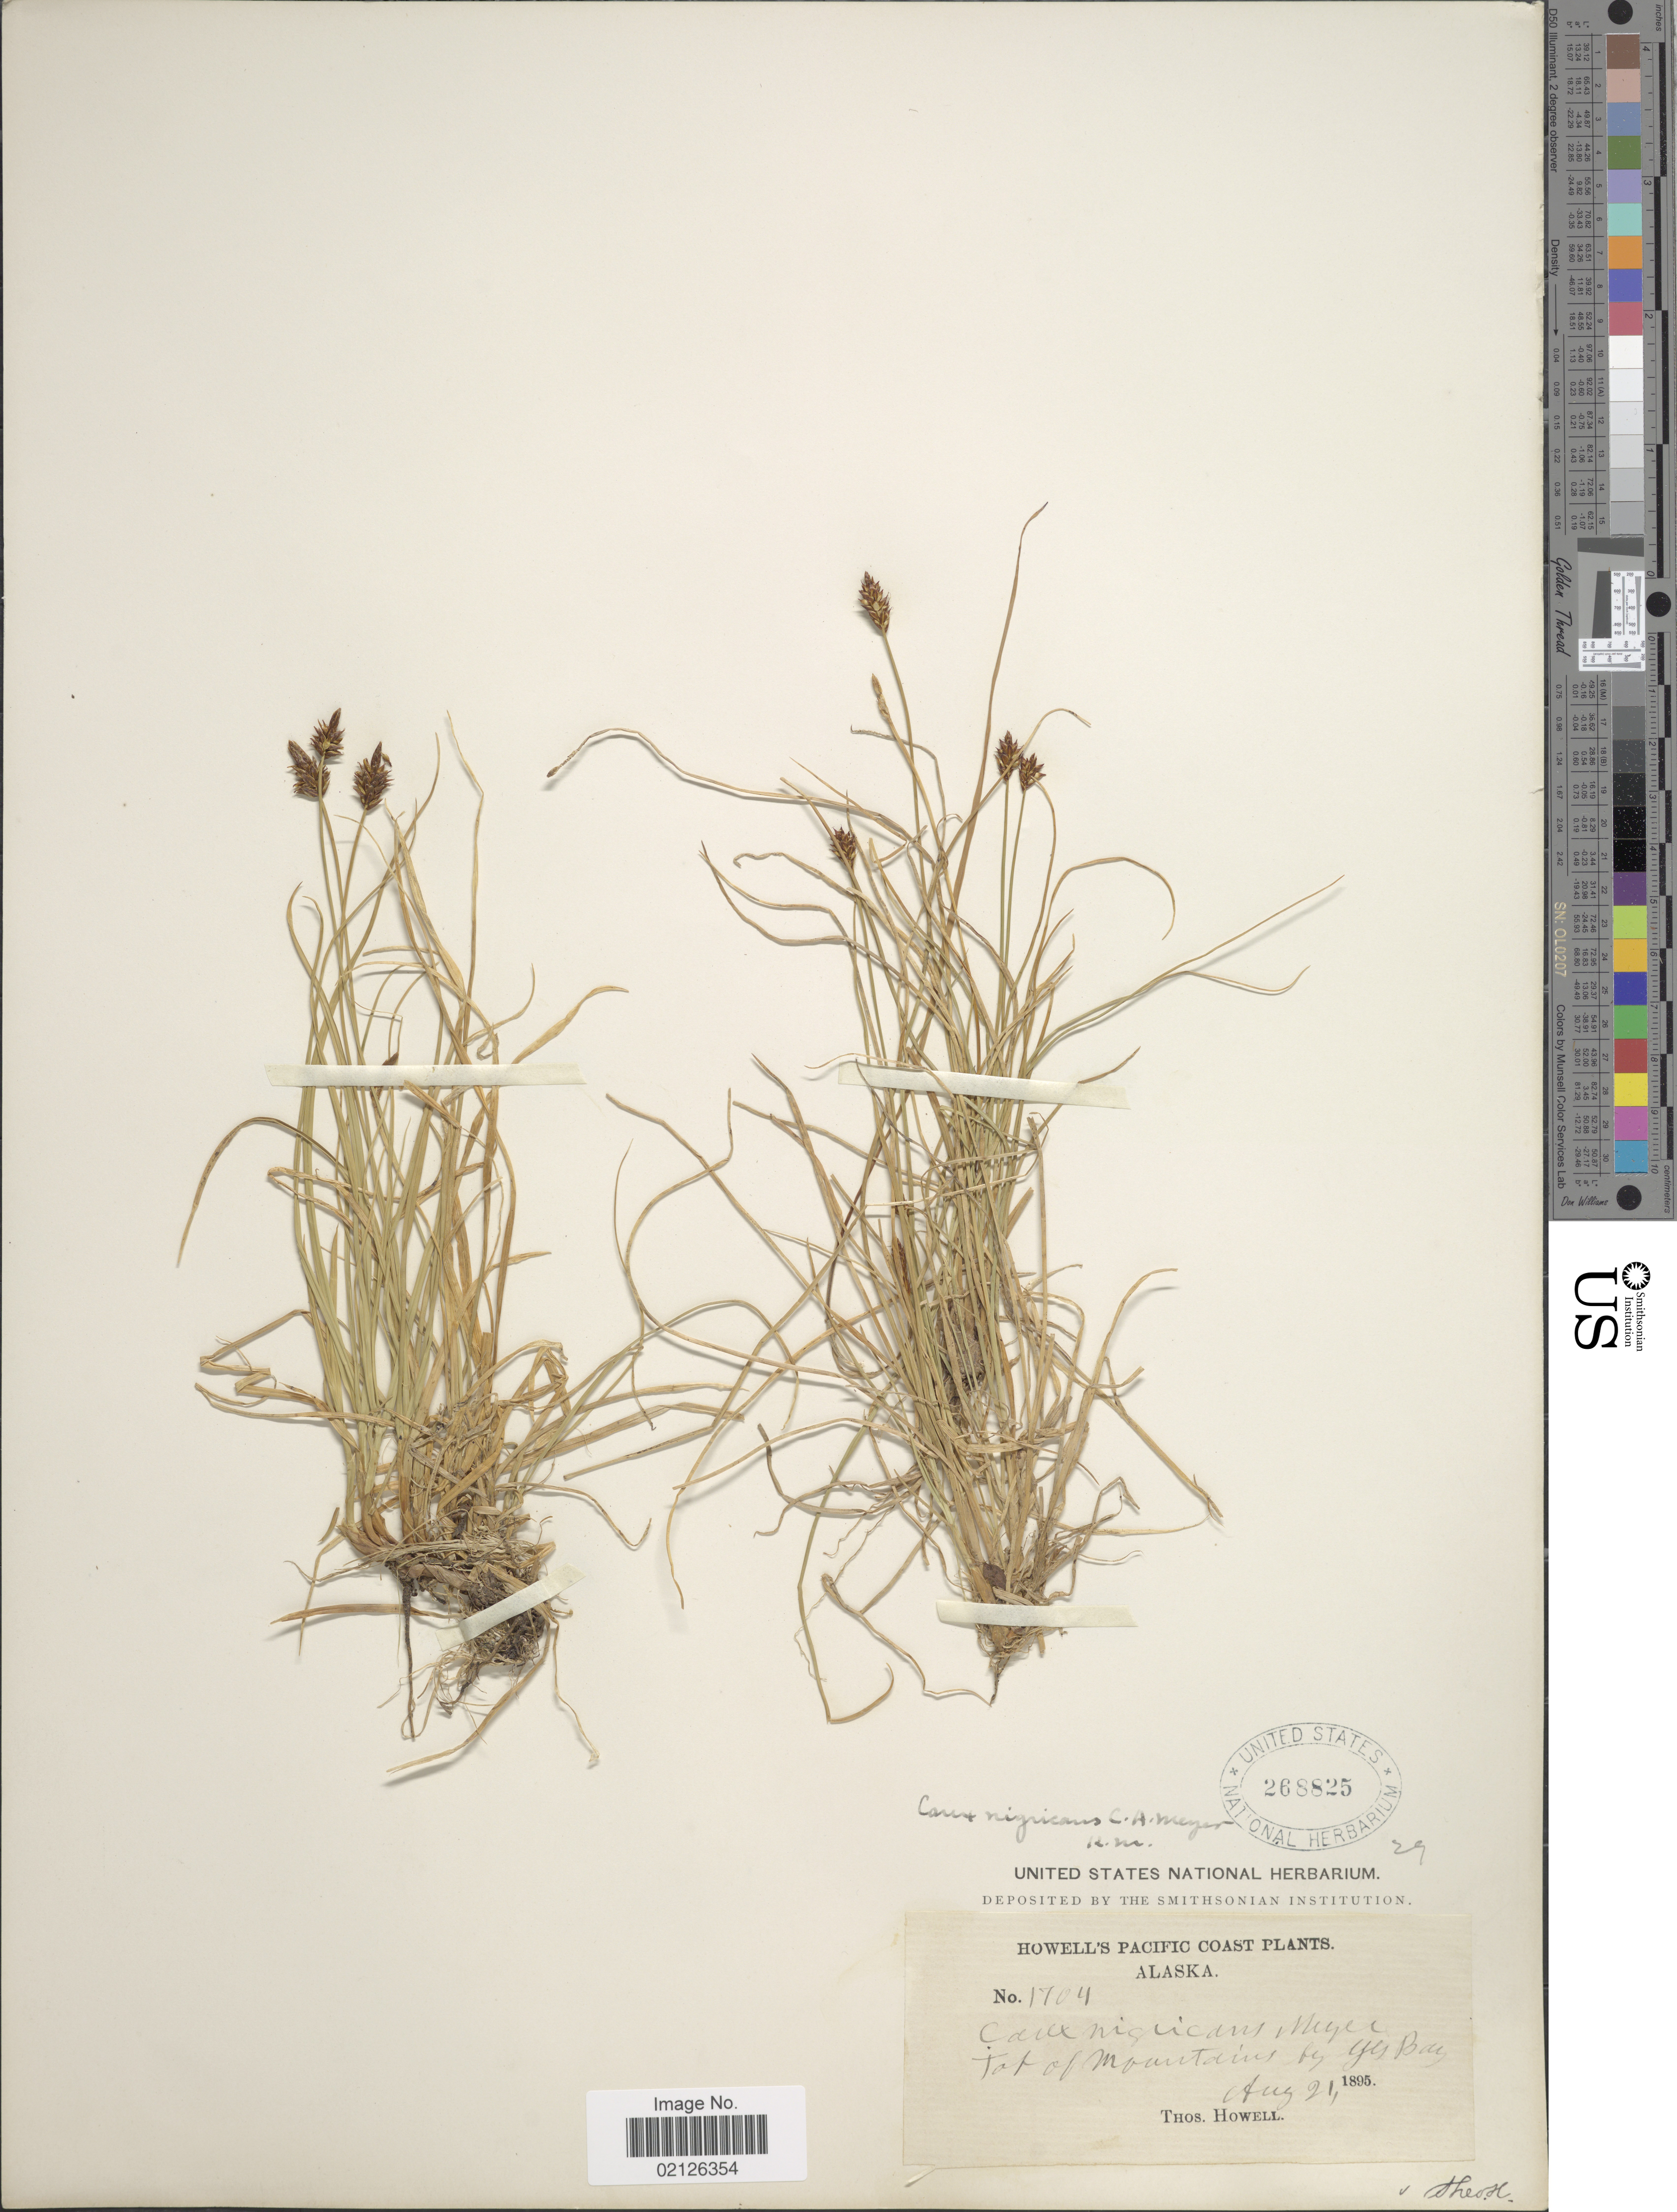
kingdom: Plantae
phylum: Tracheophyta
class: Liliopsida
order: Poales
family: Cyperaceae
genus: Carex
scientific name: Carex nigricans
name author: C.A. Mey.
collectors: T. Howell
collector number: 1704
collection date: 1895-08-21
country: United States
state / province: Alaska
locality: Pacific Coast, Top of Mountains by Yes Bay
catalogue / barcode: US 268825